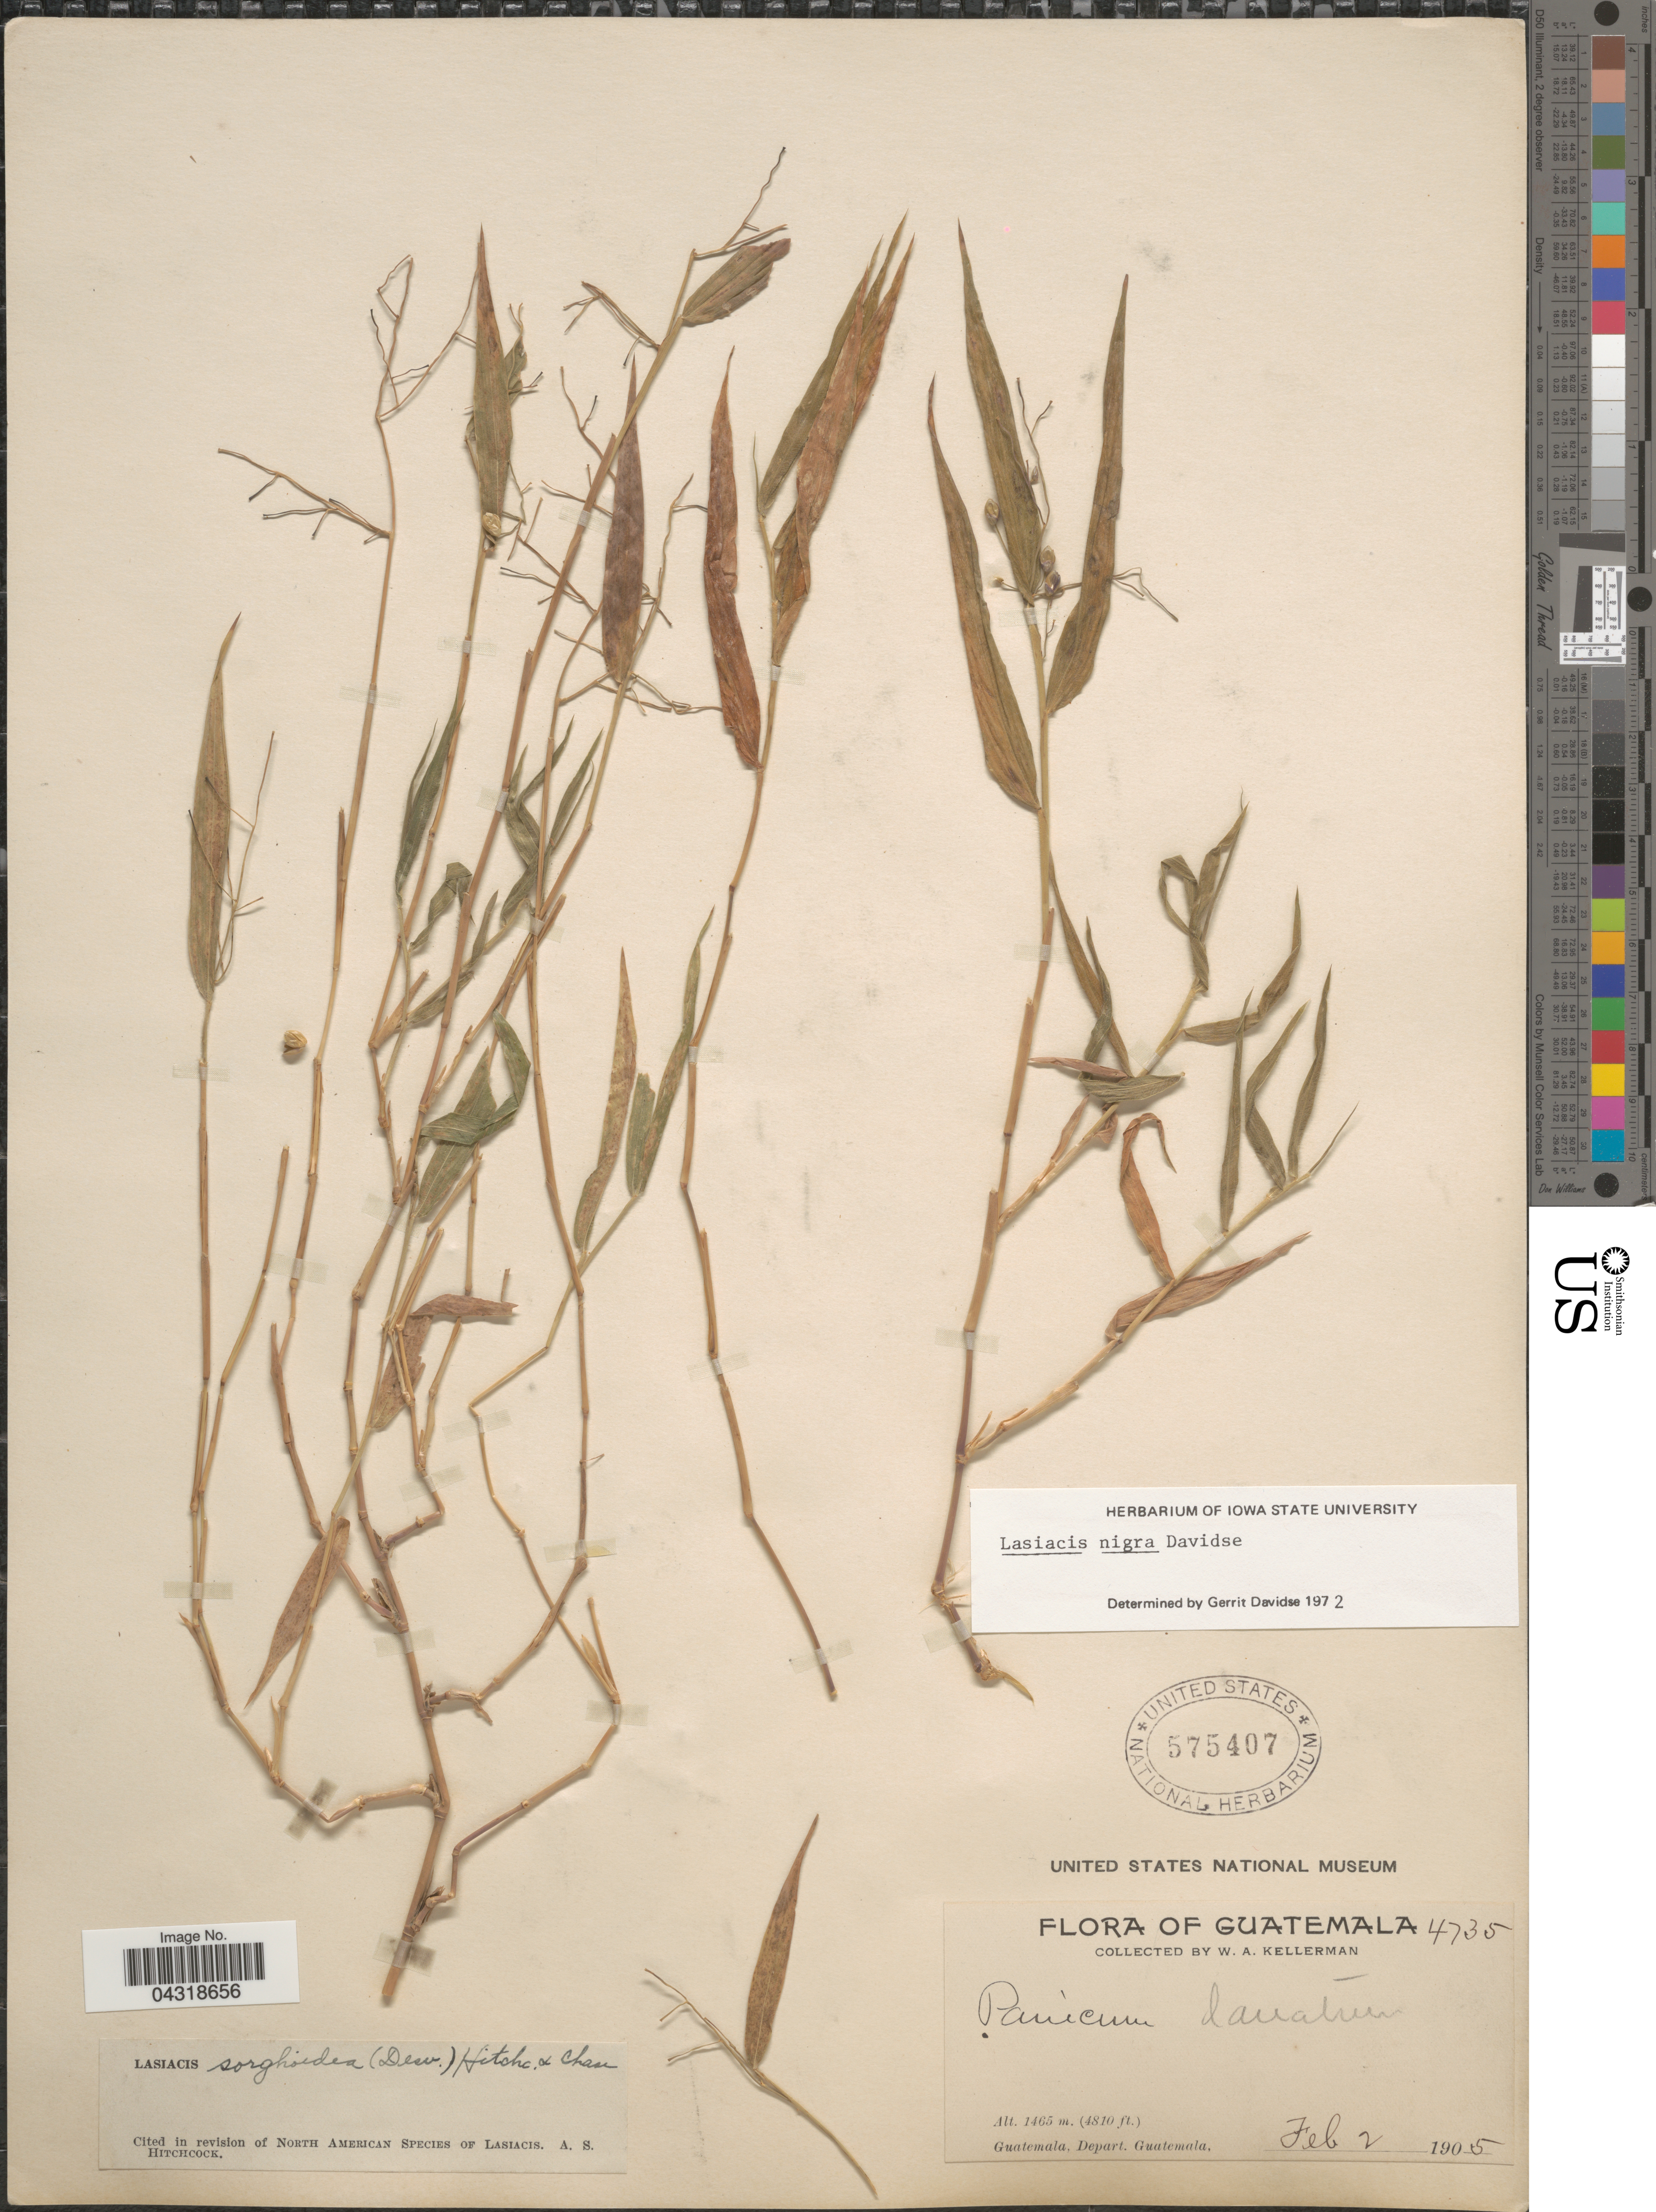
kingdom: Plantae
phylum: Tracheophyta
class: Liliopsida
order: Poales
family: Poaceae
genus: Lasiacis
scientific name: Lasiacis nigra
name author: Davidse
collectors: W. Kellerman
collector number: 4735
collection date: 1905-02-02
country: Guatemala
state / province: Guatemala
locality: Guatemala, Depart. Guatemala.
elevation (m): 1465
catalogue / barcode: US 575407